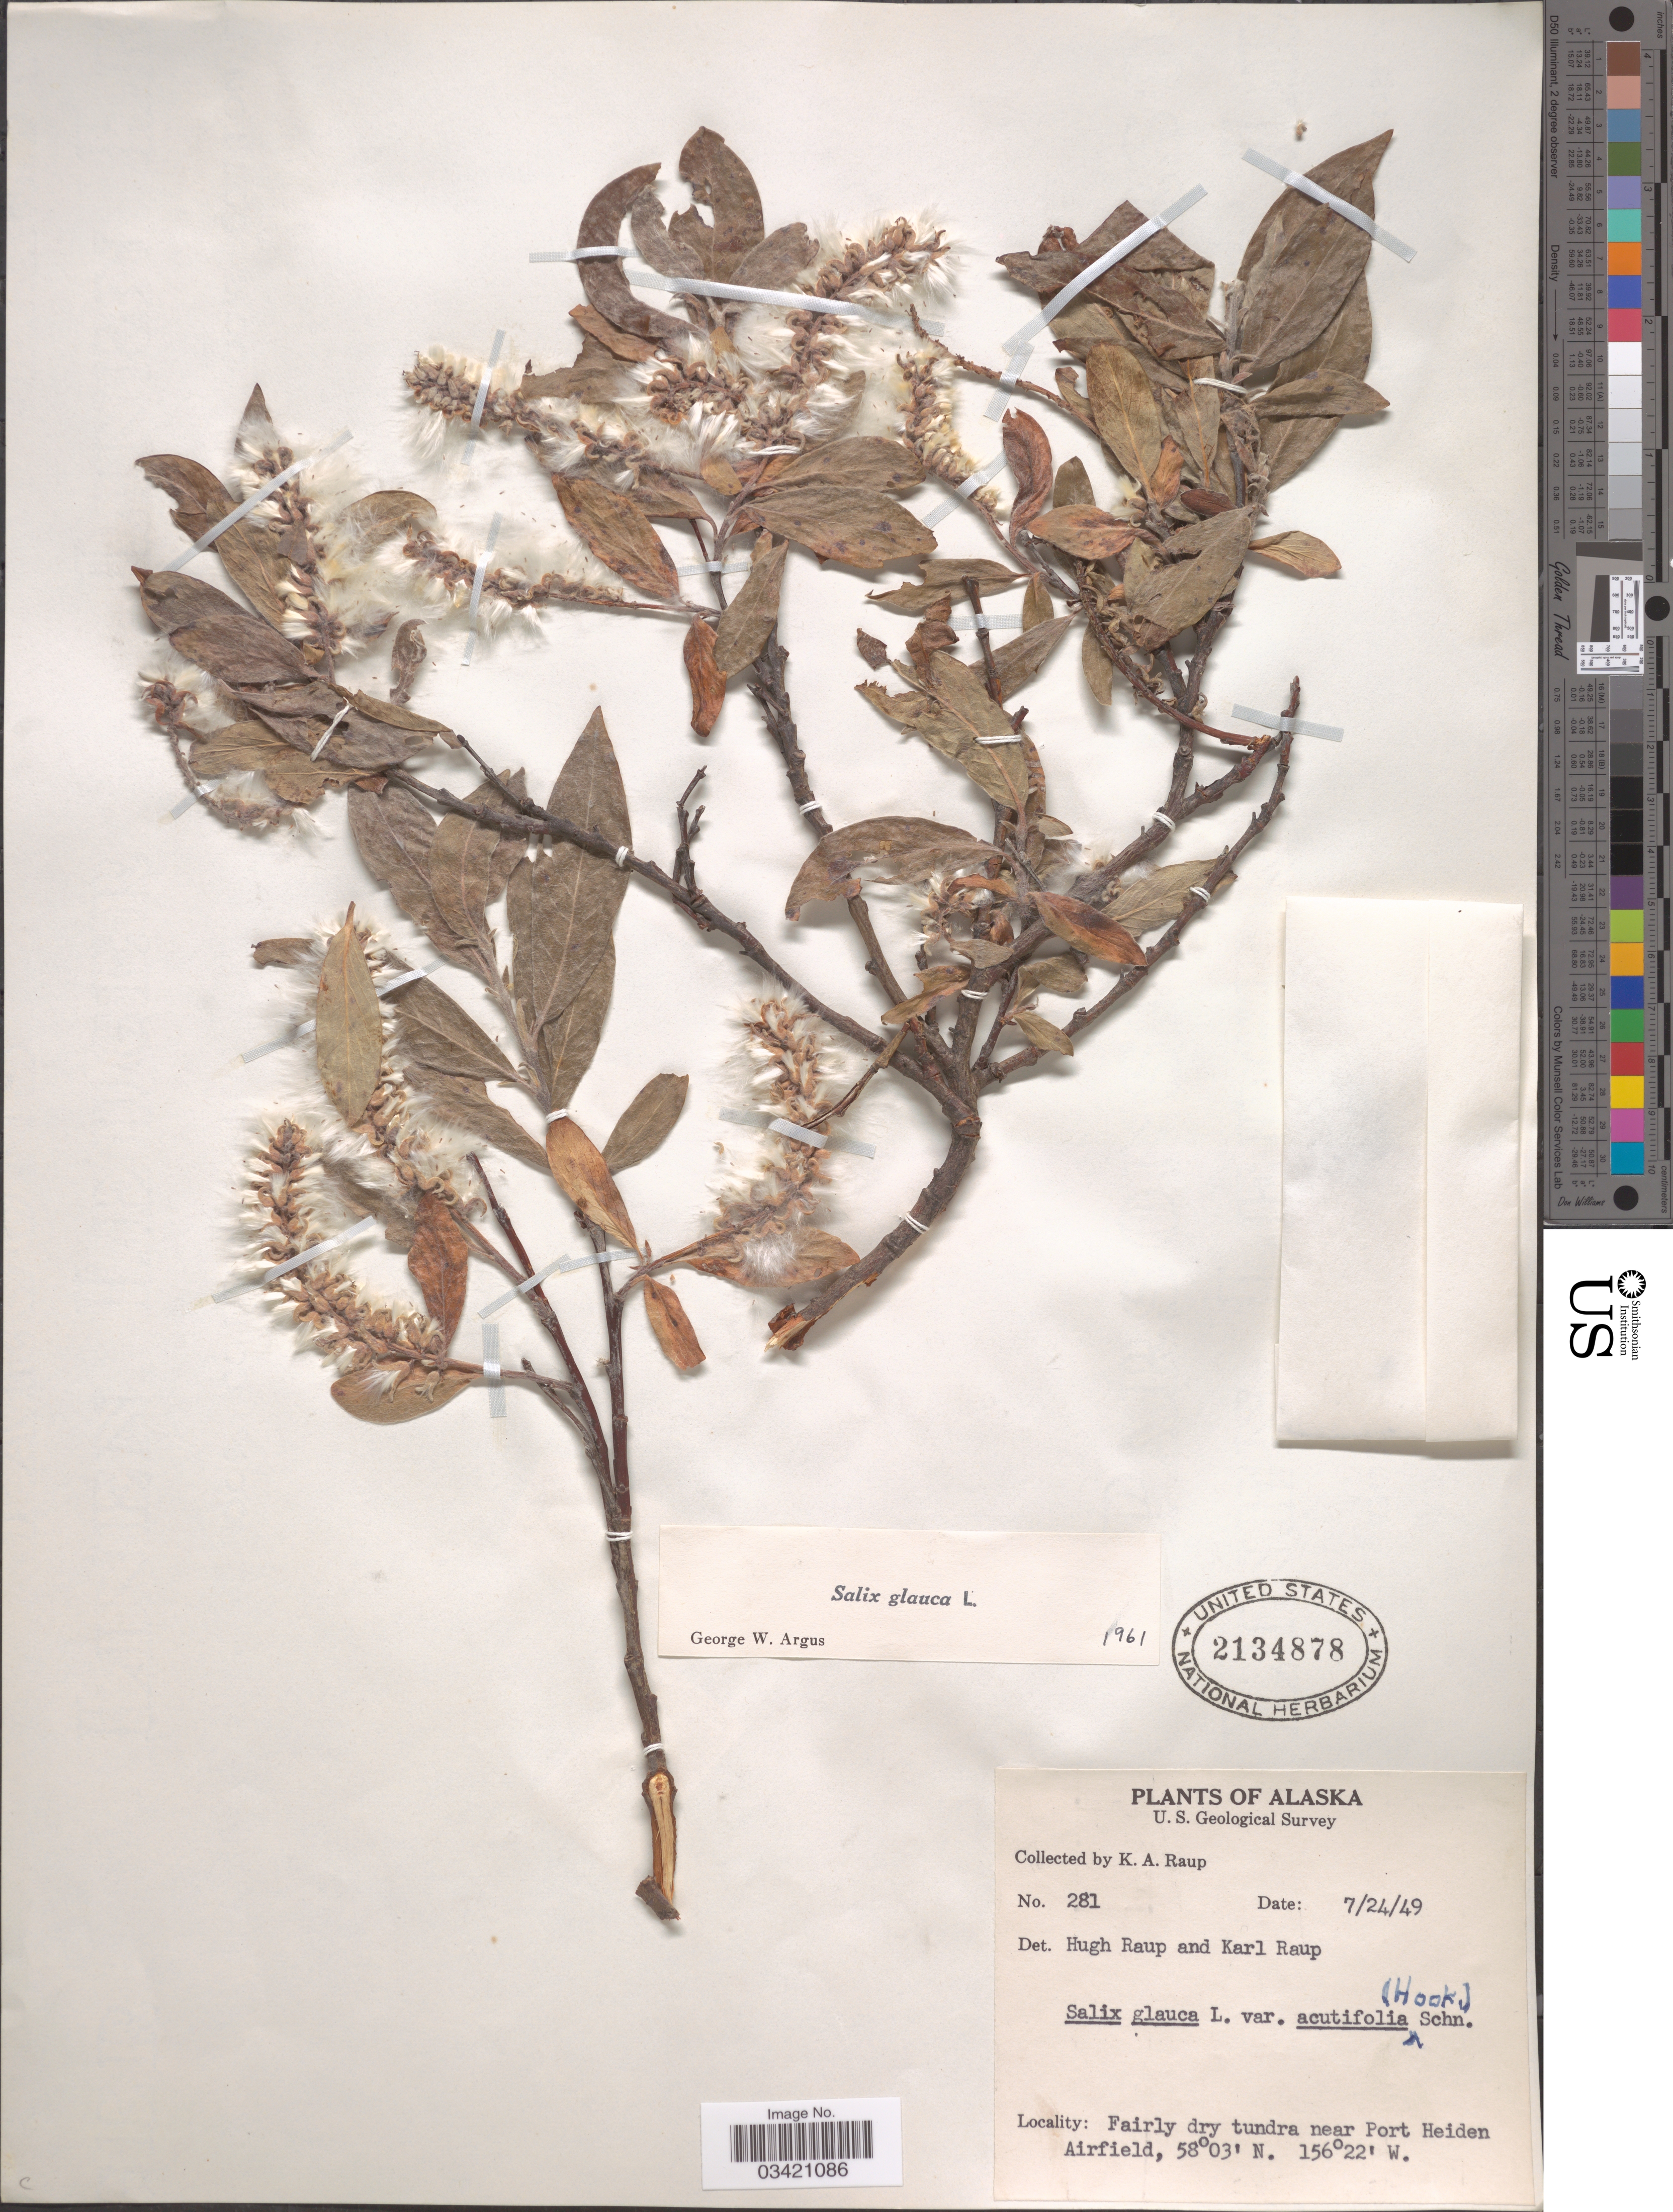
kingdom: Plantae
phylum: Tracheophyta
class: Magnoliopsida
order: Malpighiales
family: Salicaceae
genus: Salix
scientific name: Salix glauca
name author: L.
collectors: K. Raup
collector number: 281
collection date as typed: Transcribed d/m/y: 24/7/49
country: United States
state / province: Alaska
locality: Fairly dry tundra near Port Heiden Airfield.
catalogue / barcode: US 2134878